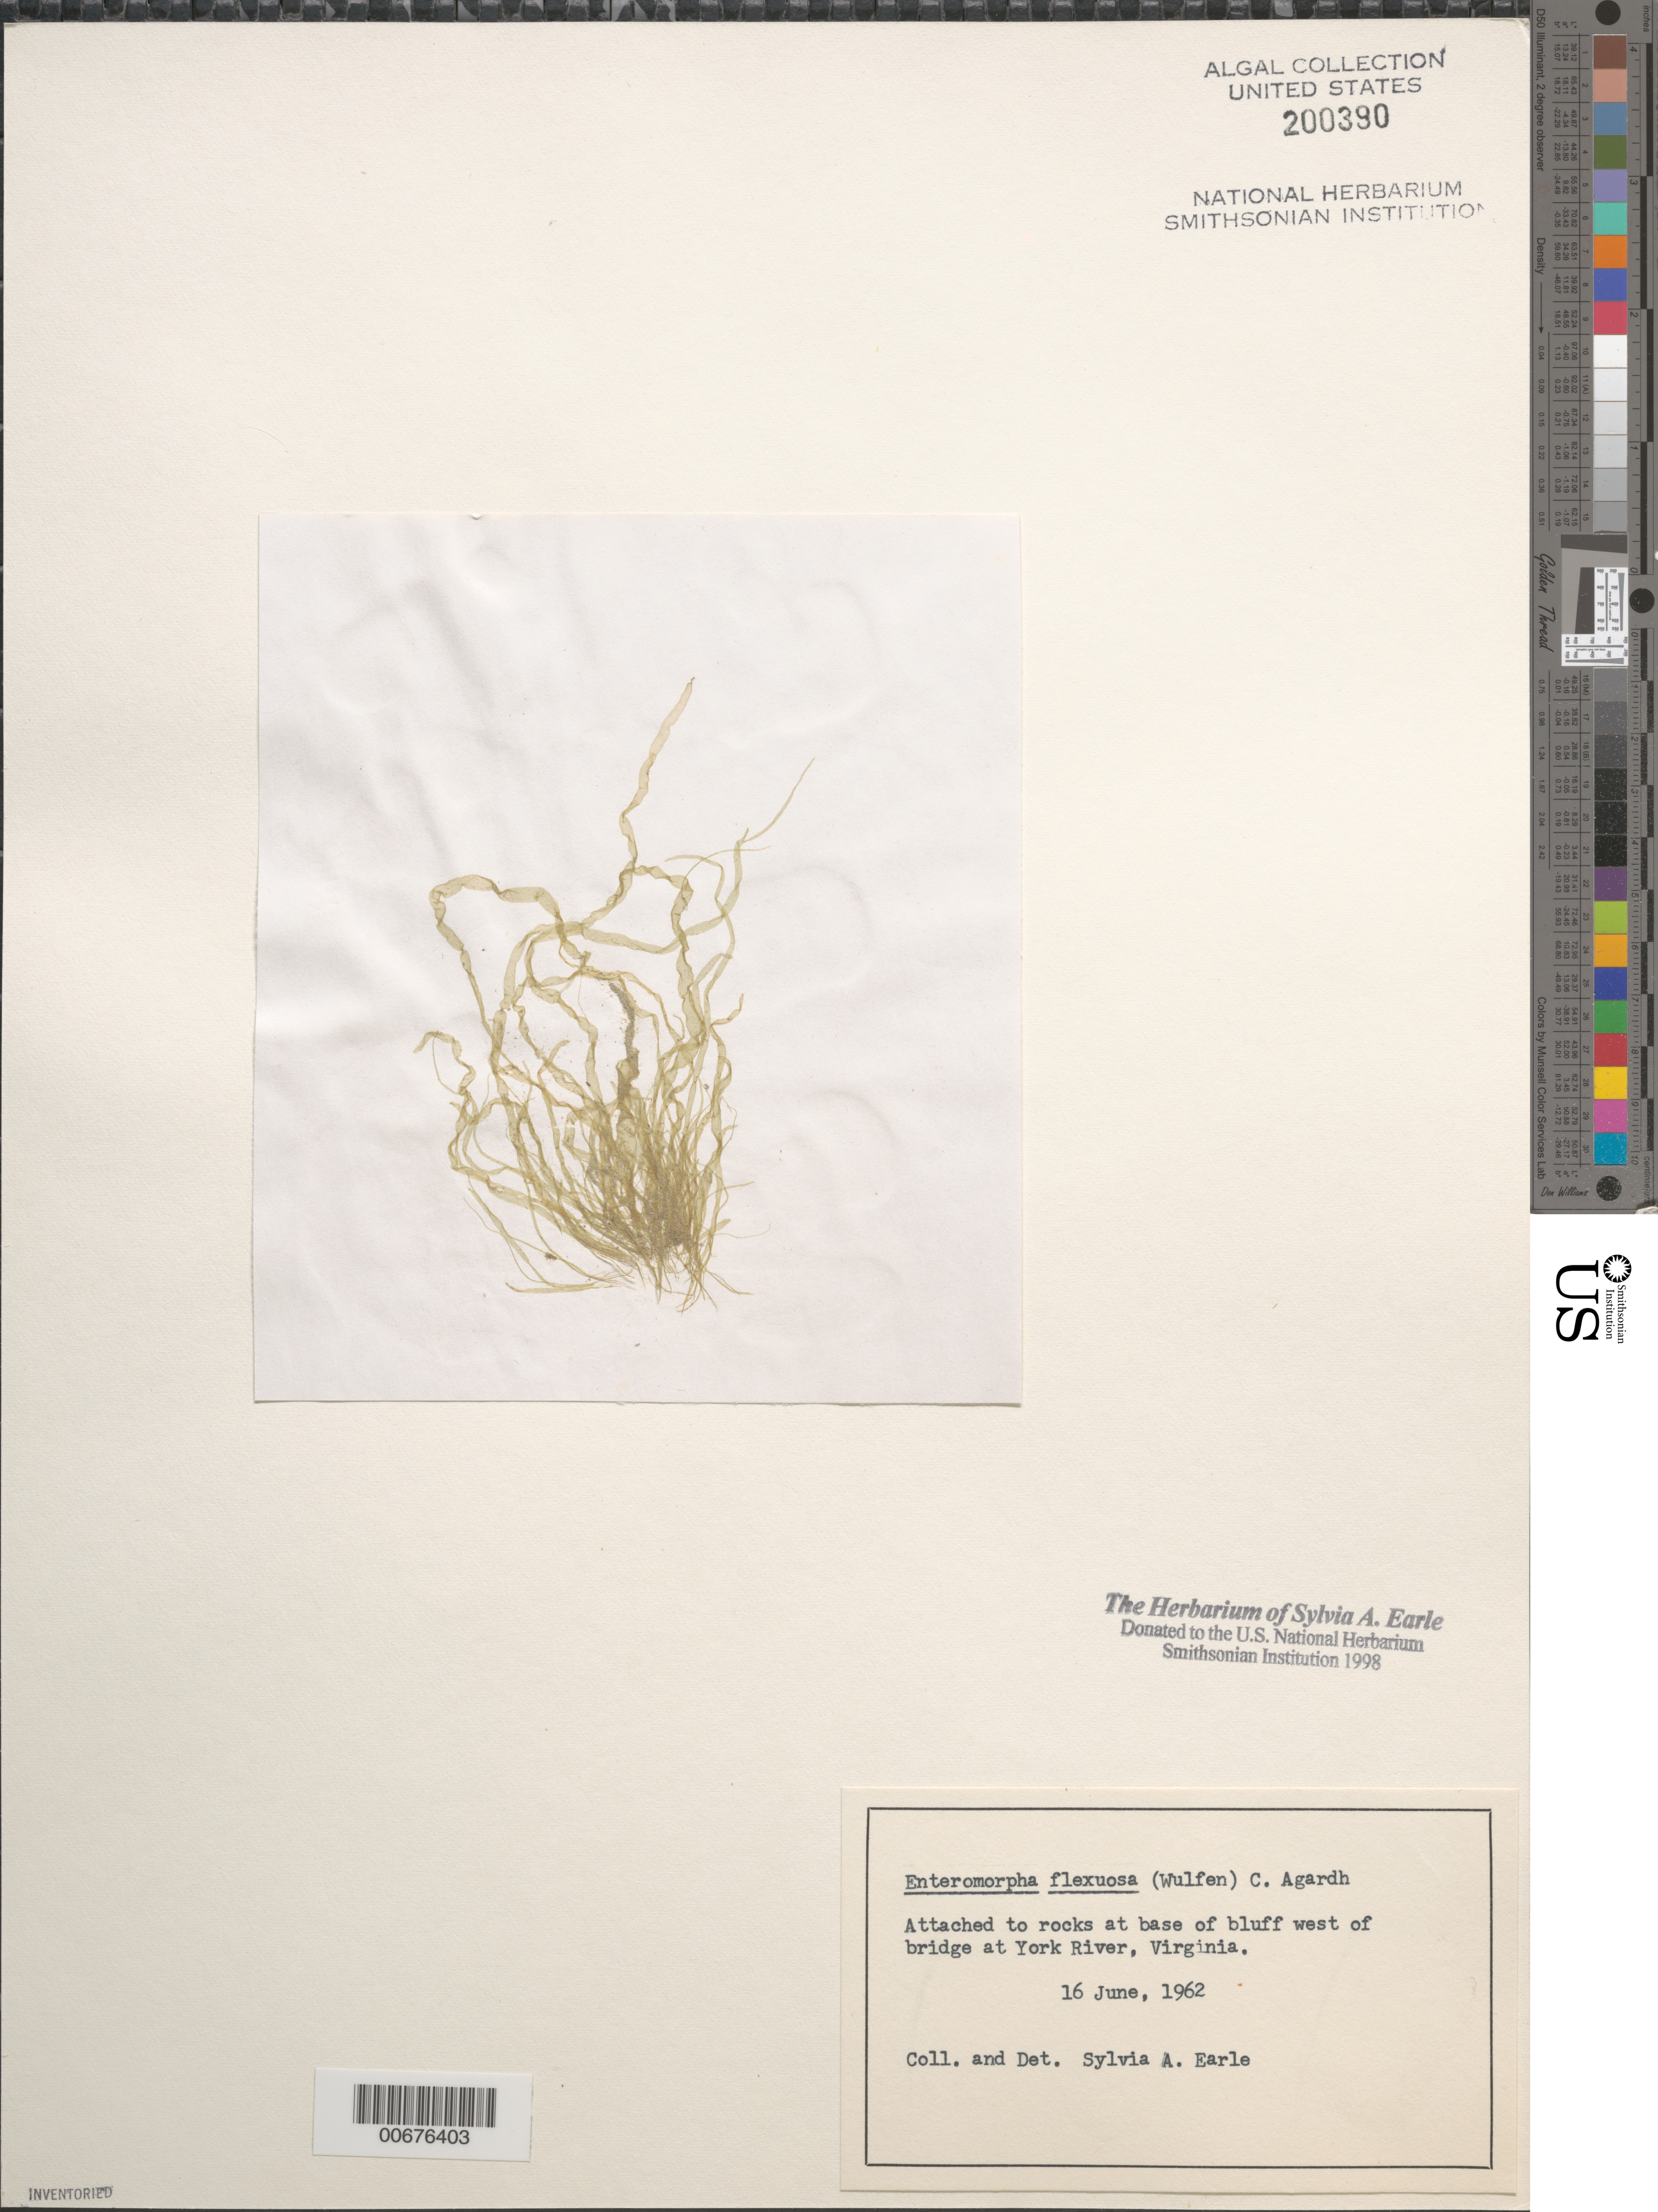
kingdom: Plantae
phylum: Chlorophyta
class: Ulvophyceae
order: Ulvales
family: Ulvaceae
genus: Ulva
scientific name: Ulva flexuosa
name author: Wulfen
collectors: S. A. Earle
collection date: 1962-06-16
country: United States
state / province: Virginia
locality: Attached to rocks at base of bluff west of bridge at York River.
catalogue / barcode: US 200390